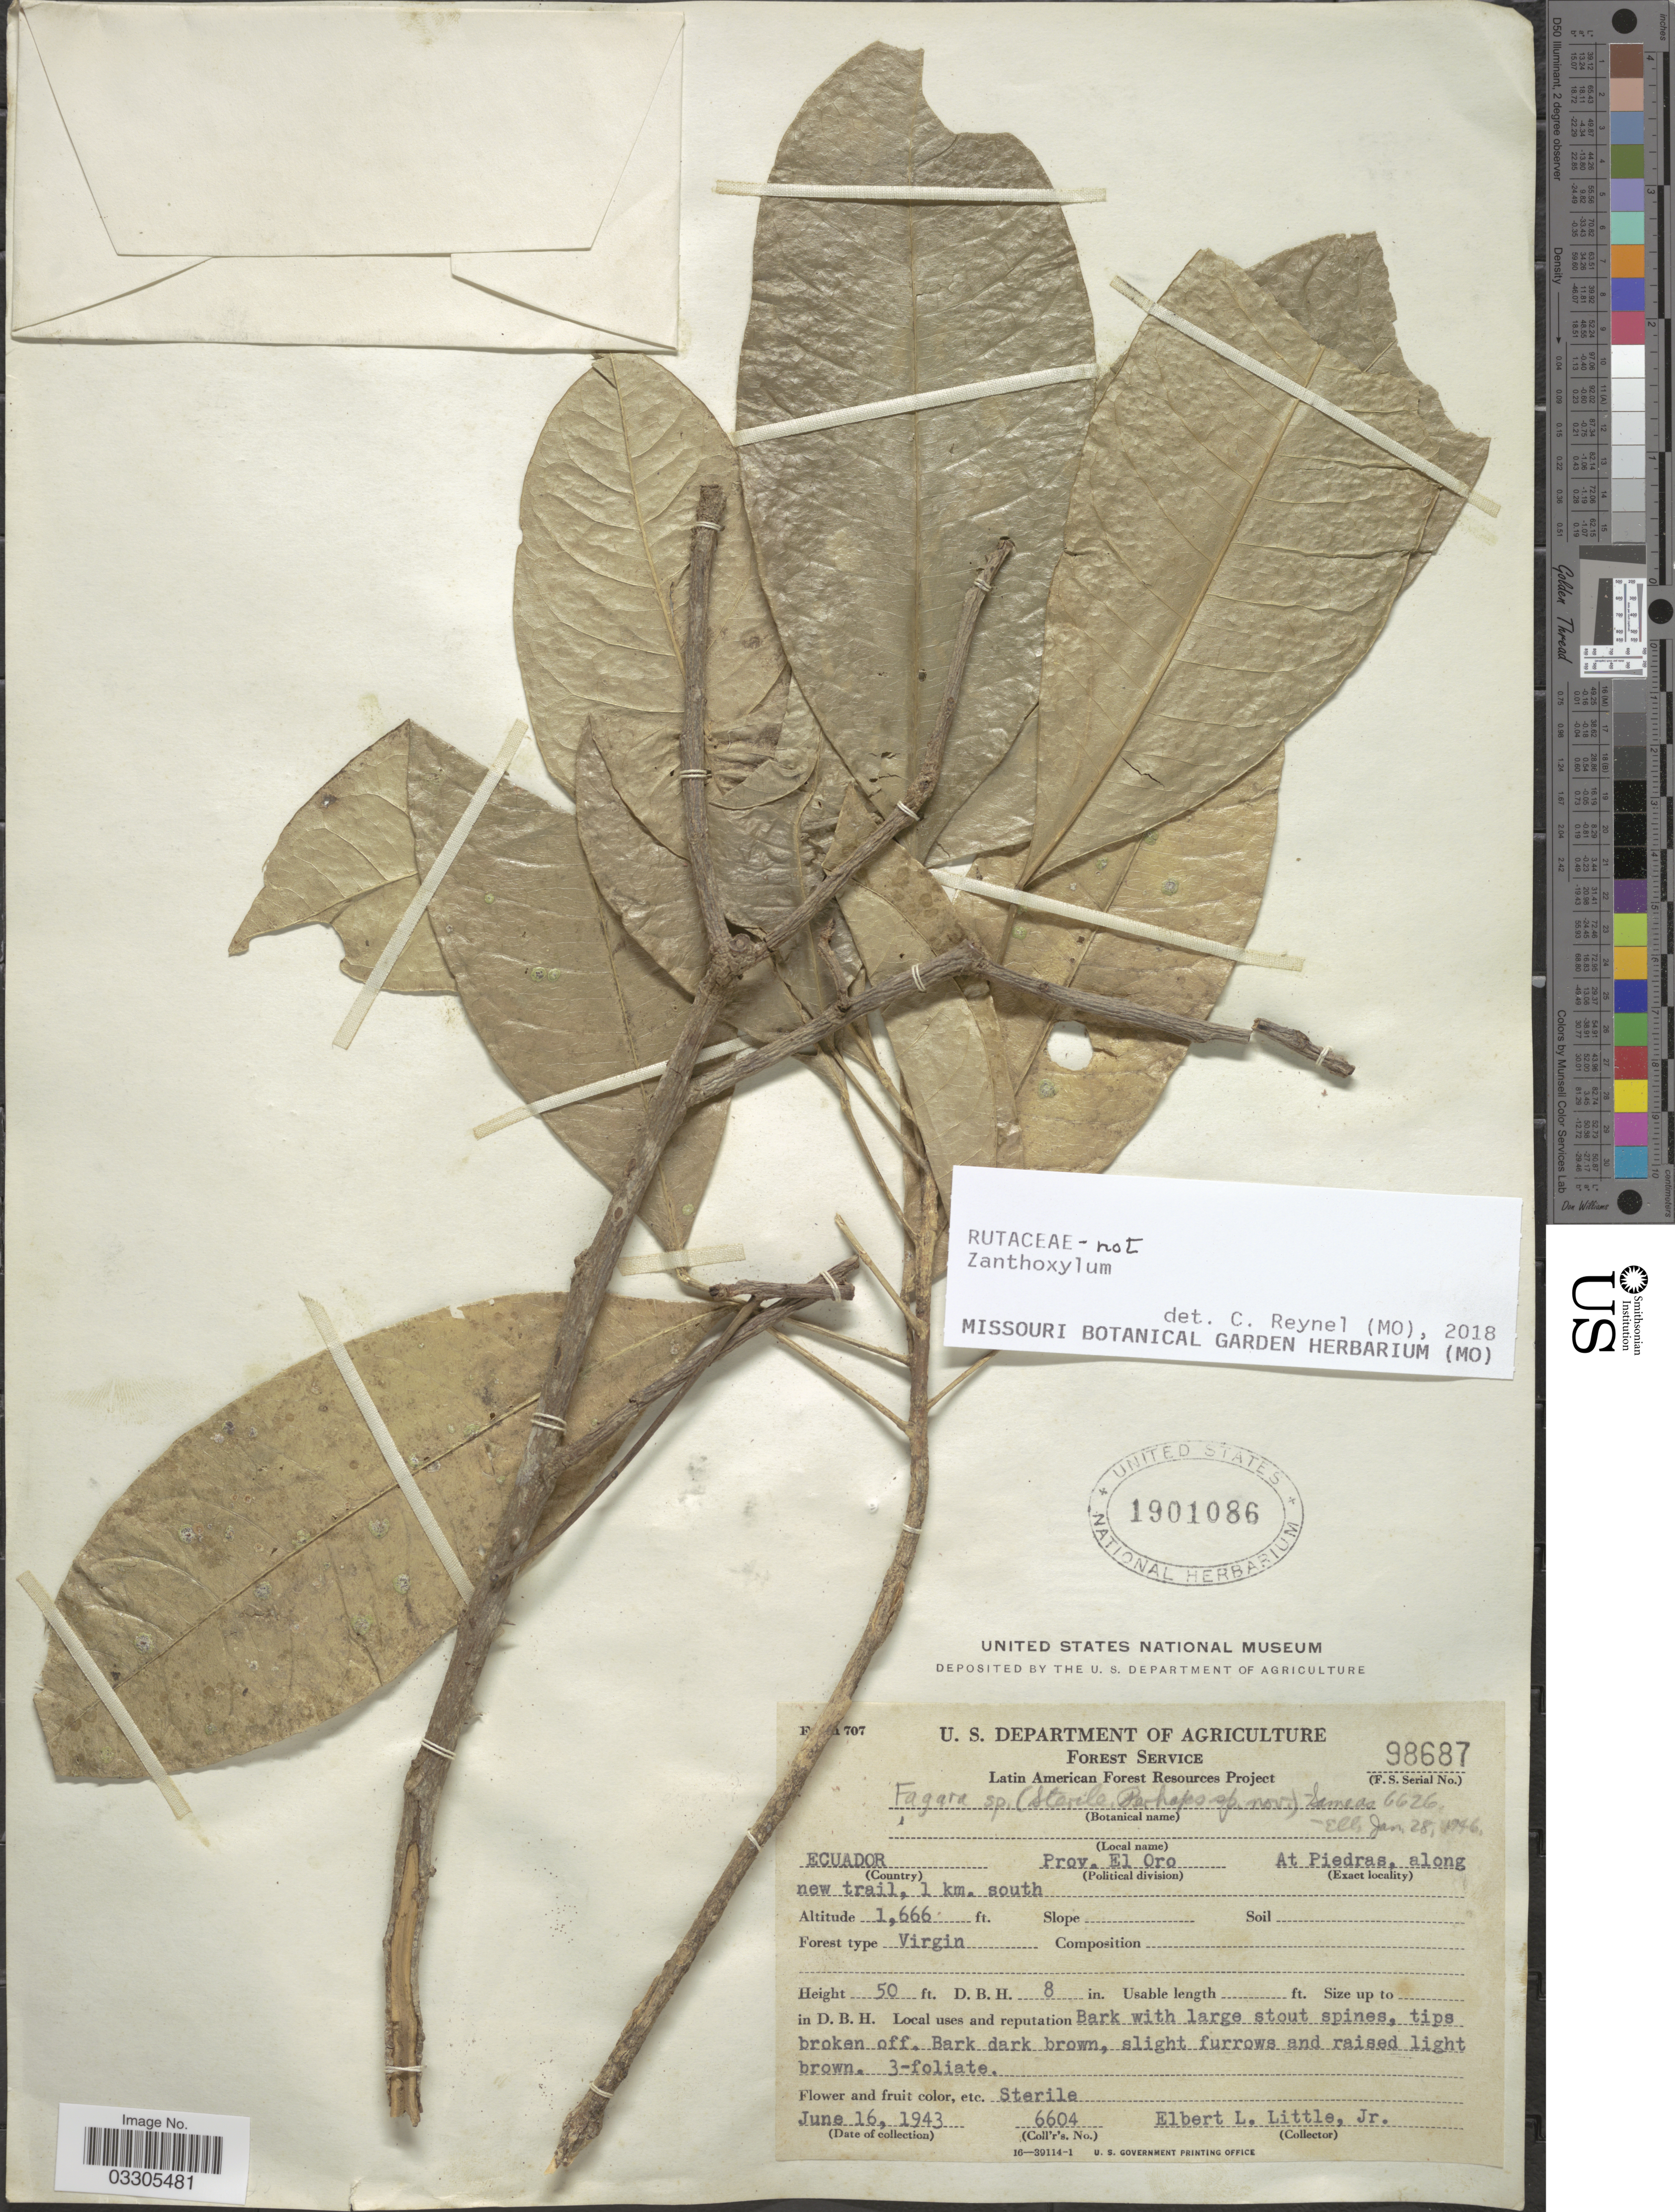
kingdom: Plantae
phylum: Tracheophyta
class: Magnoliopsida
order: Sapindales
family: Rutaceae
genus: Zanthoxylum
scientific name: Zanthoxylum sp.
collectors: E. L. Little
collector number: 6604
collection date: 1943-06-16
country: Ecuador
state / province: El Oro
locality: At Piedras, along new trail, 1 km. south.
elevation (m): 508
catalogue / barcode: US 1901086